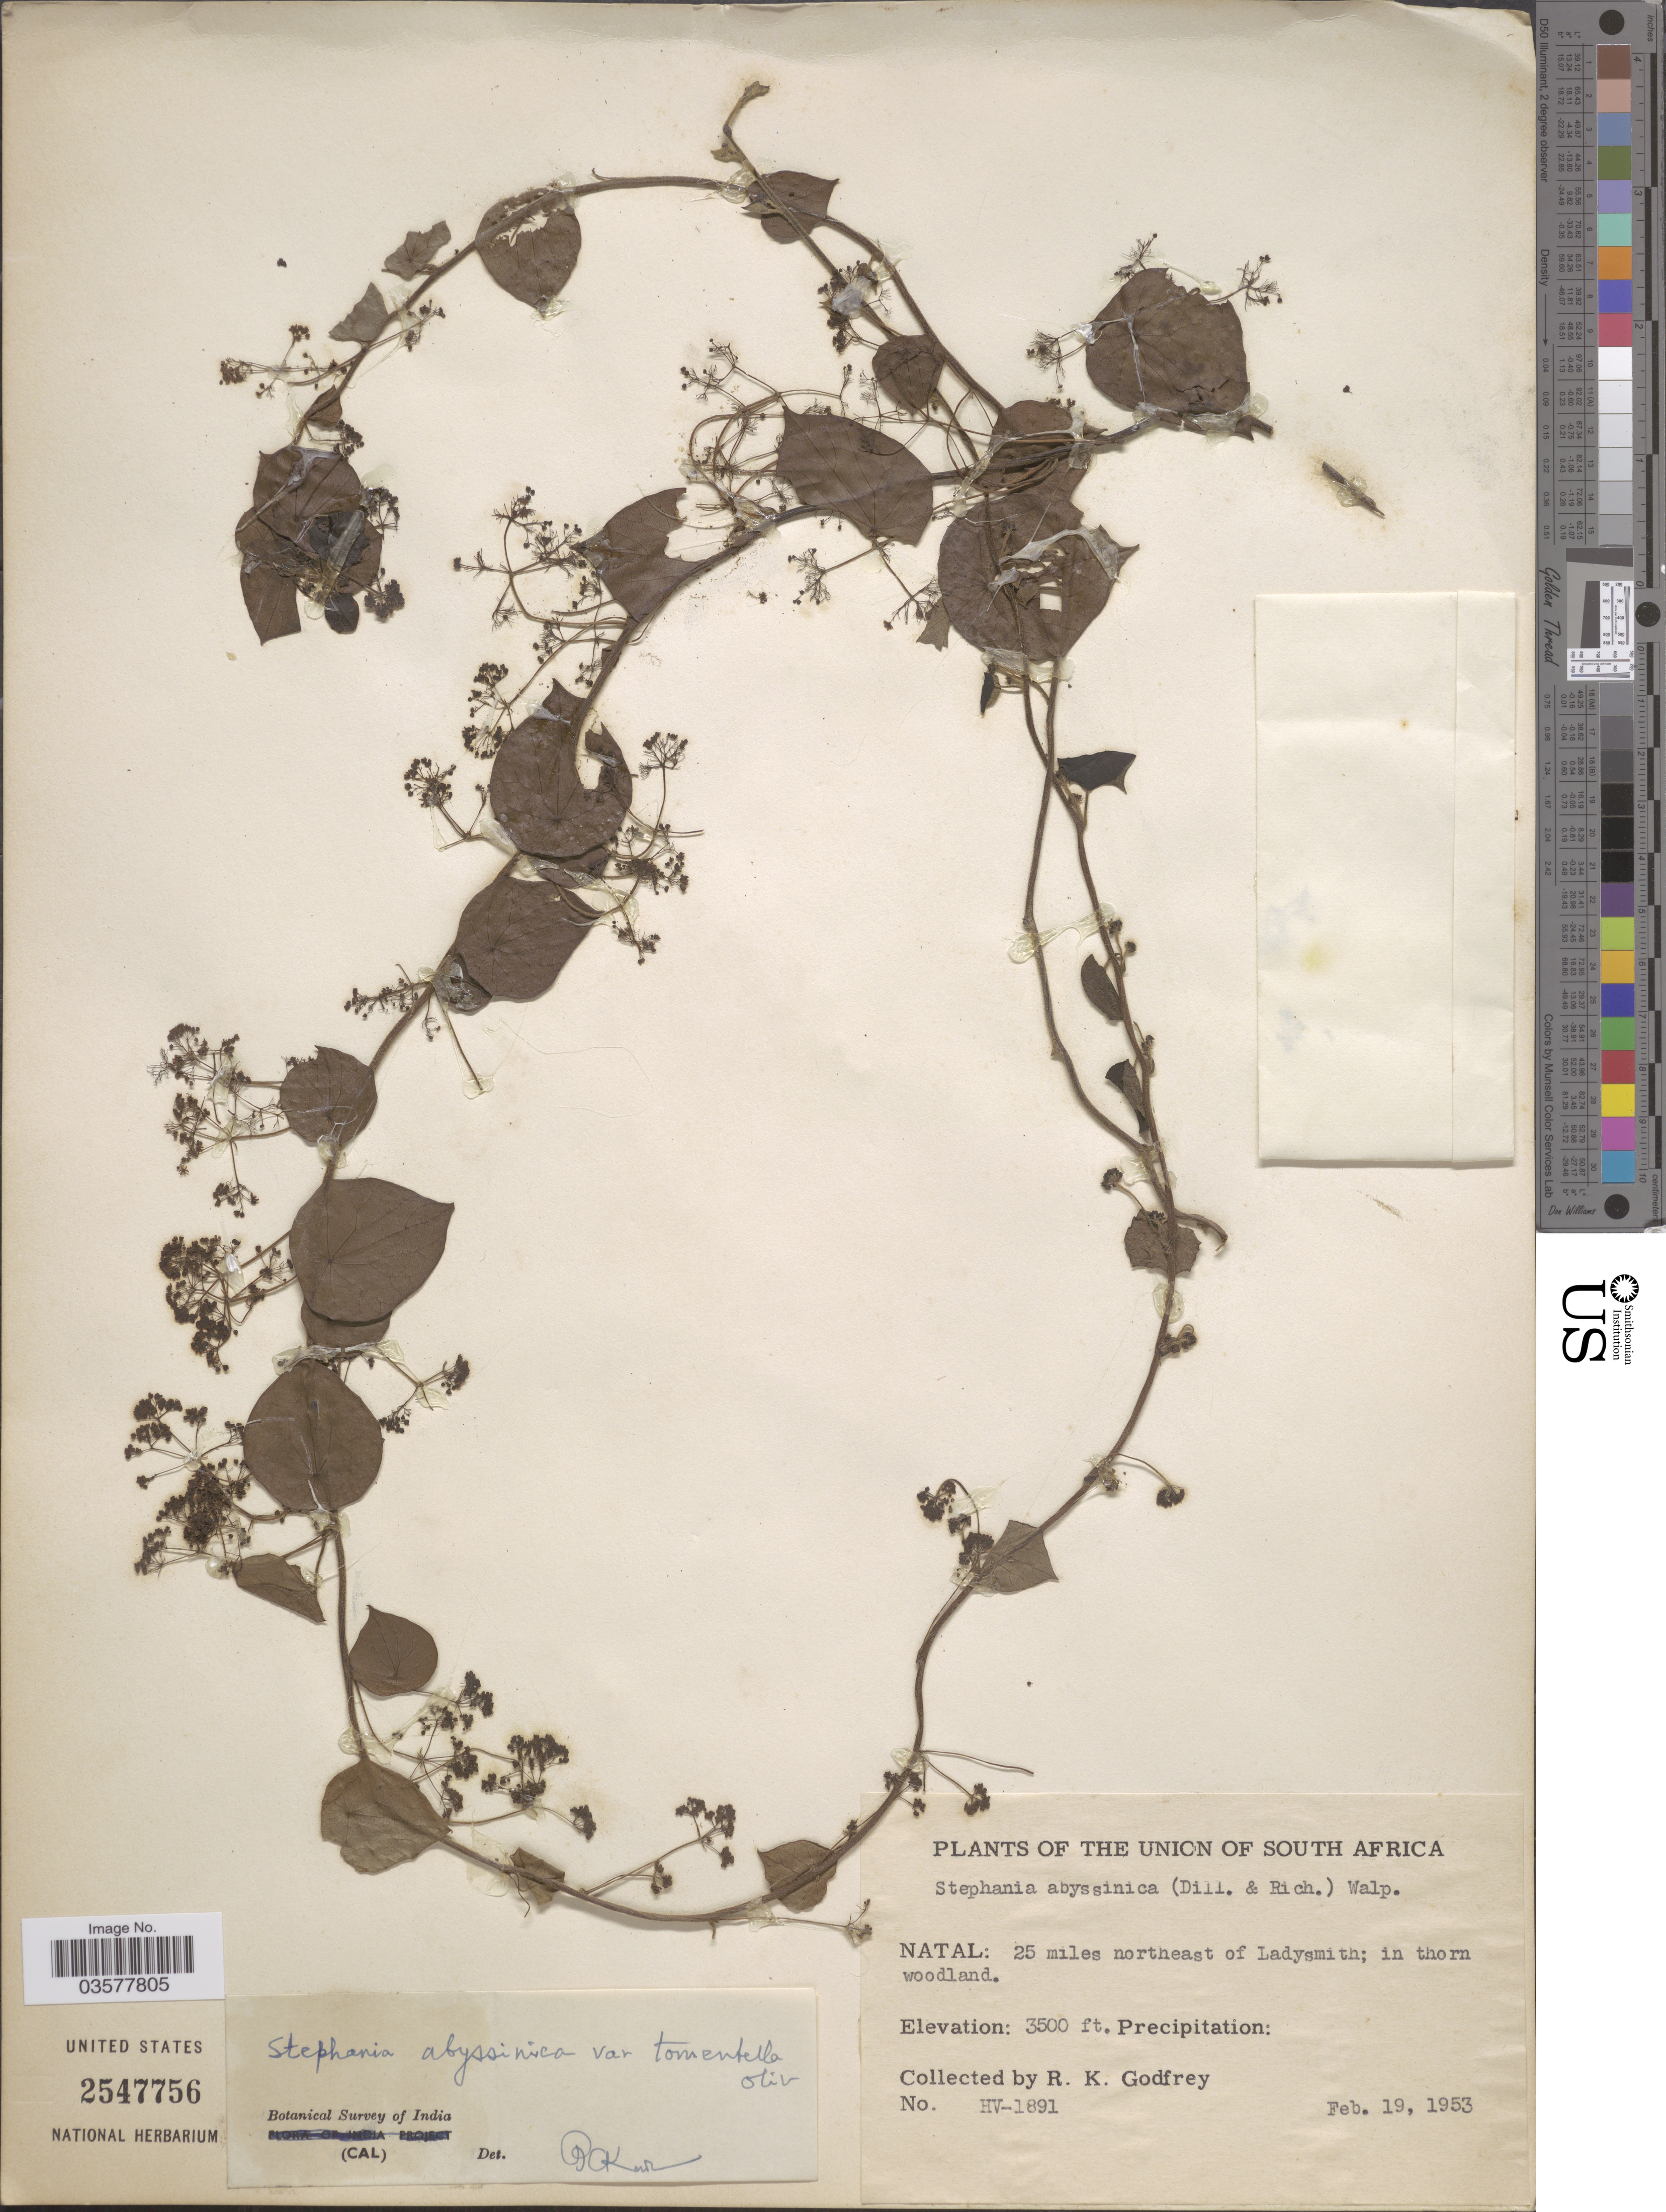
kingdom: Plantae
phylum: Tracheophyta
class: Magnoliopsida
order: Ranunculales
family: Menispermaceae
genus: Stephania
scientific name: Stephania abyssinica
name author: (Quart.-Dill. & A. Rich.) Walp.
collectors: R. K. Godfrey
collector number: HV-1891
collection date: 1953-02-19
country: South Africa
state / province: KwaZulu-Natal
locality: The Union of South Africa. Natal: 25 miles northeast of Ladysmith.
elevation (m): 1067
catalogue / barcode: US 2547756